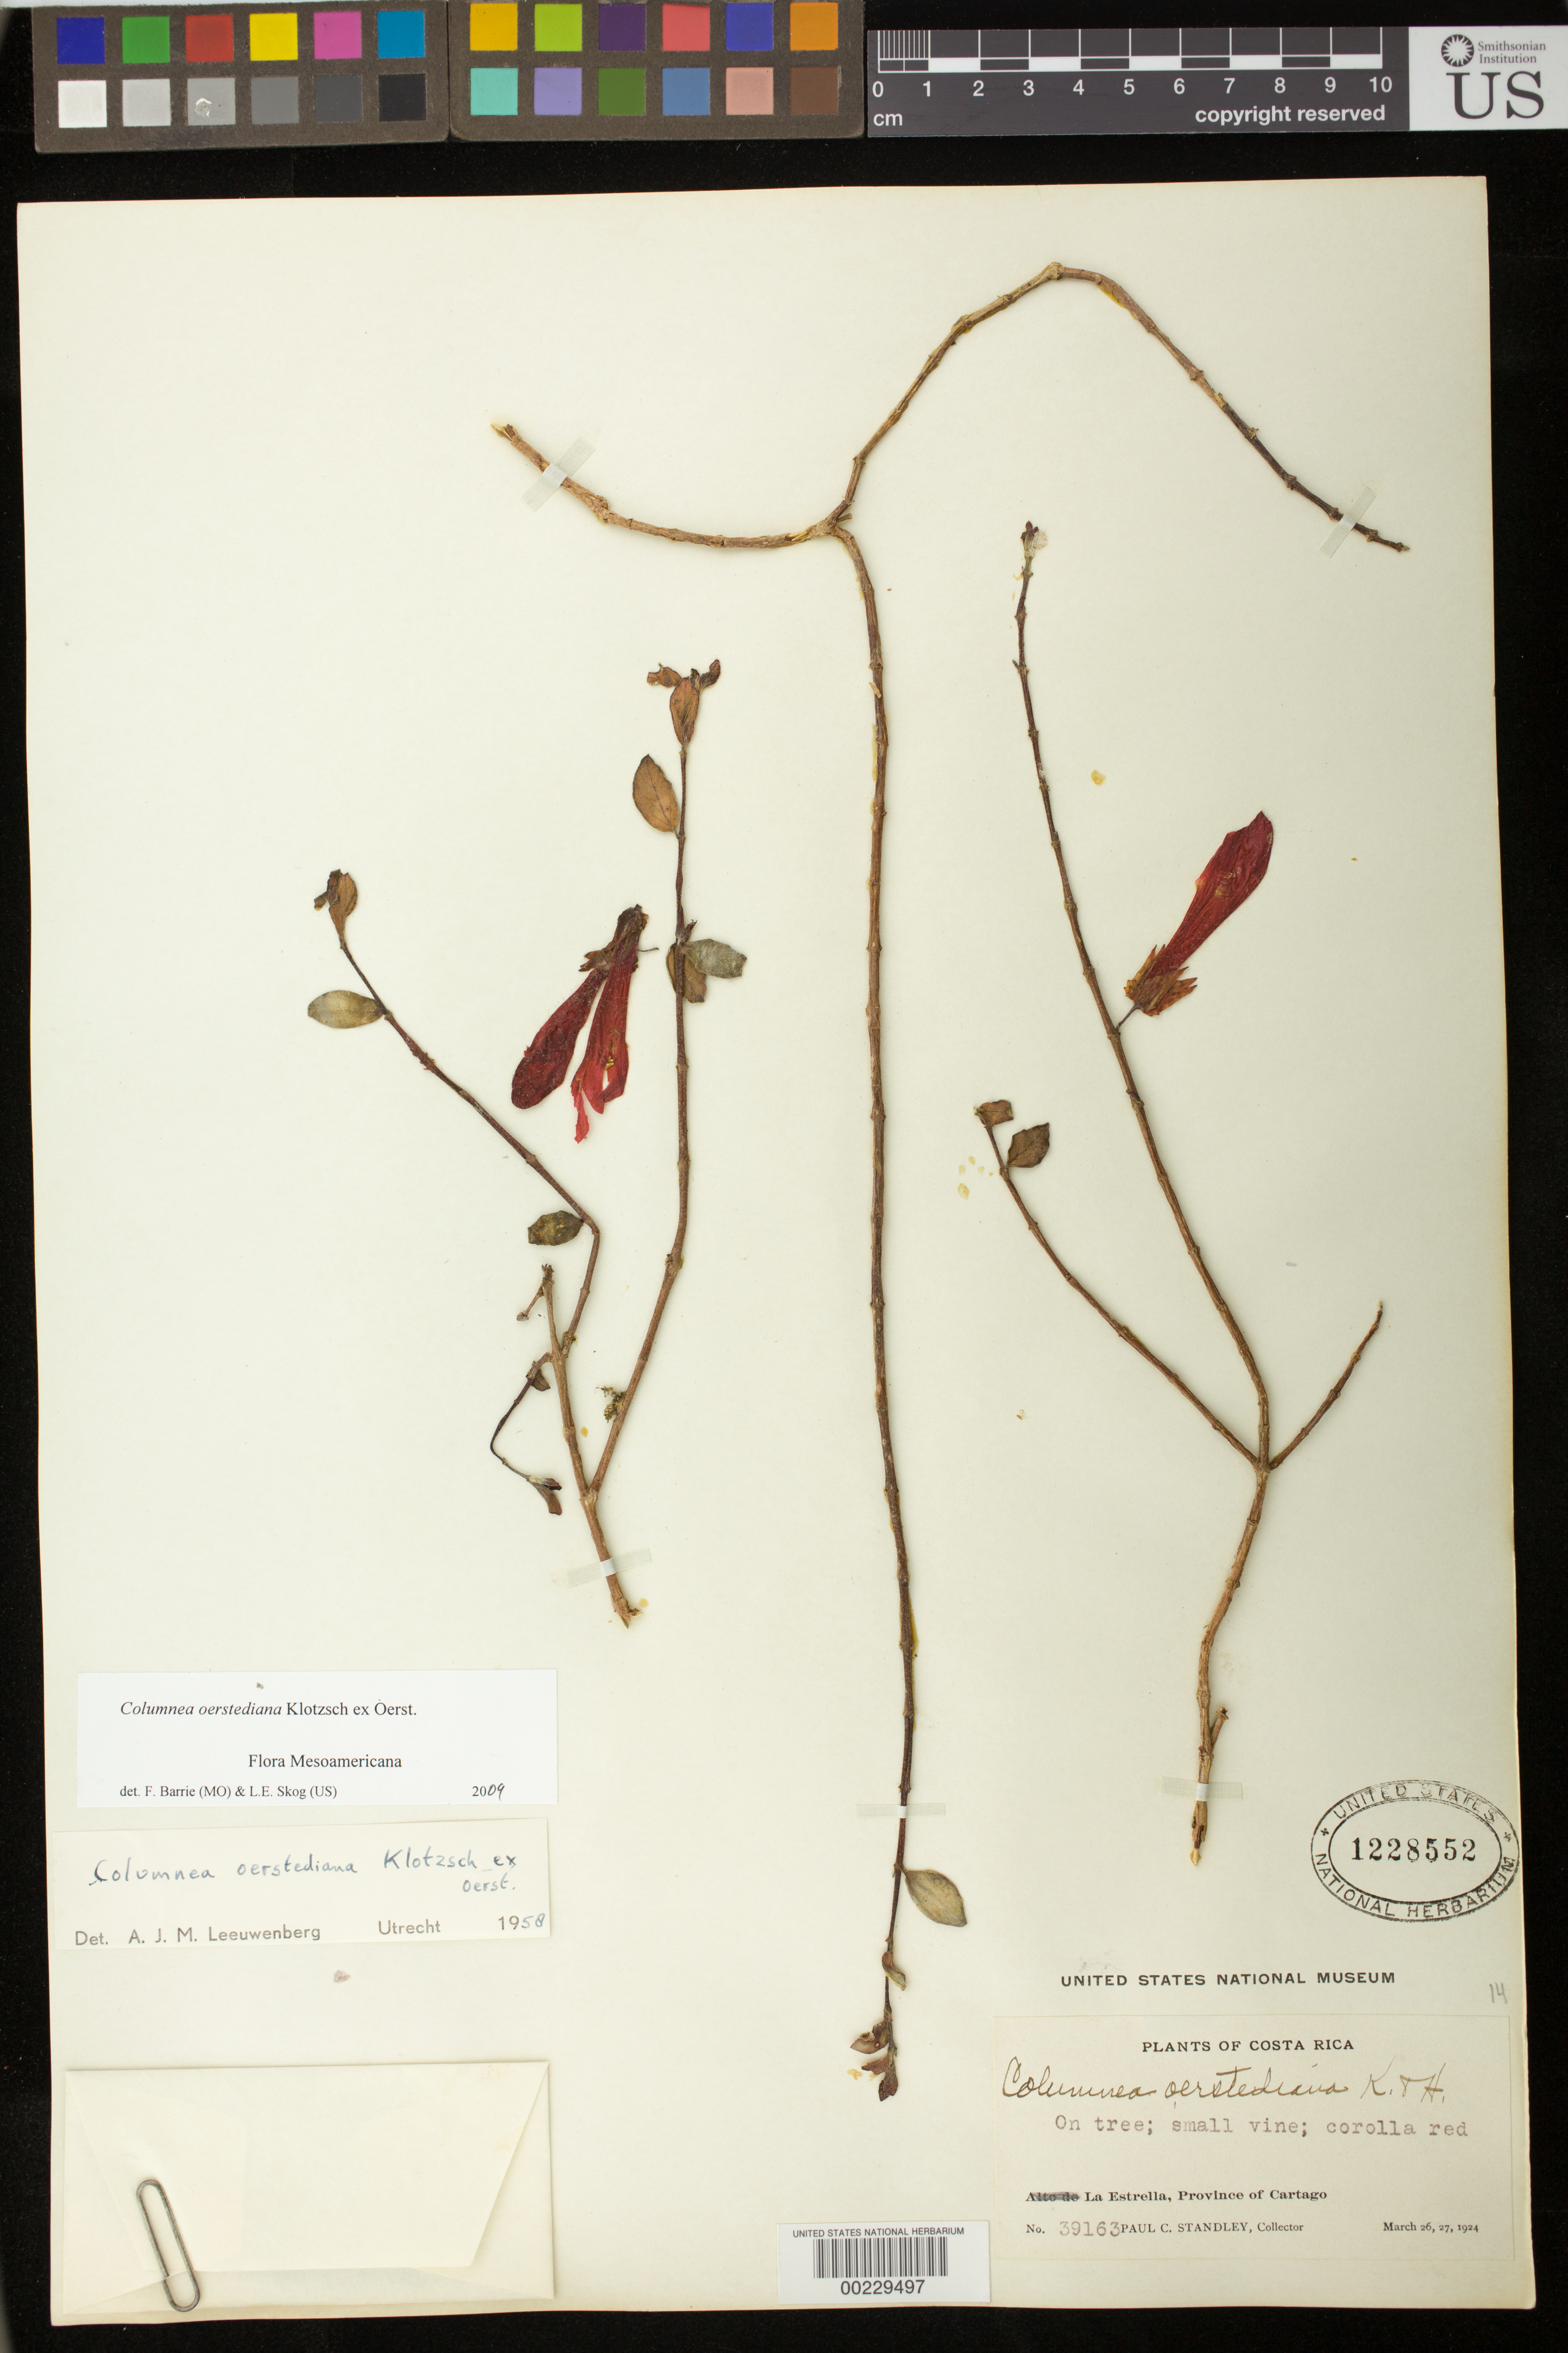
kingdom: Plantae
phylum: Tracheophyta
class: Magnoliopsida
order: Lamiales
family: Gesneriaceae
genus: Columnea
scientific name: Columnea oerstediana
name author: Klotzsch ex Oerst.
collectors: P. C. Standley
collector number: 39163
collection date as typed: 26-27 Mar 1924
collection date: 1924-03-26/1924-03-27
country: Costa Rica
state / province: Cartago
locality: La Estrella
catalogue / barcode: US 1228552